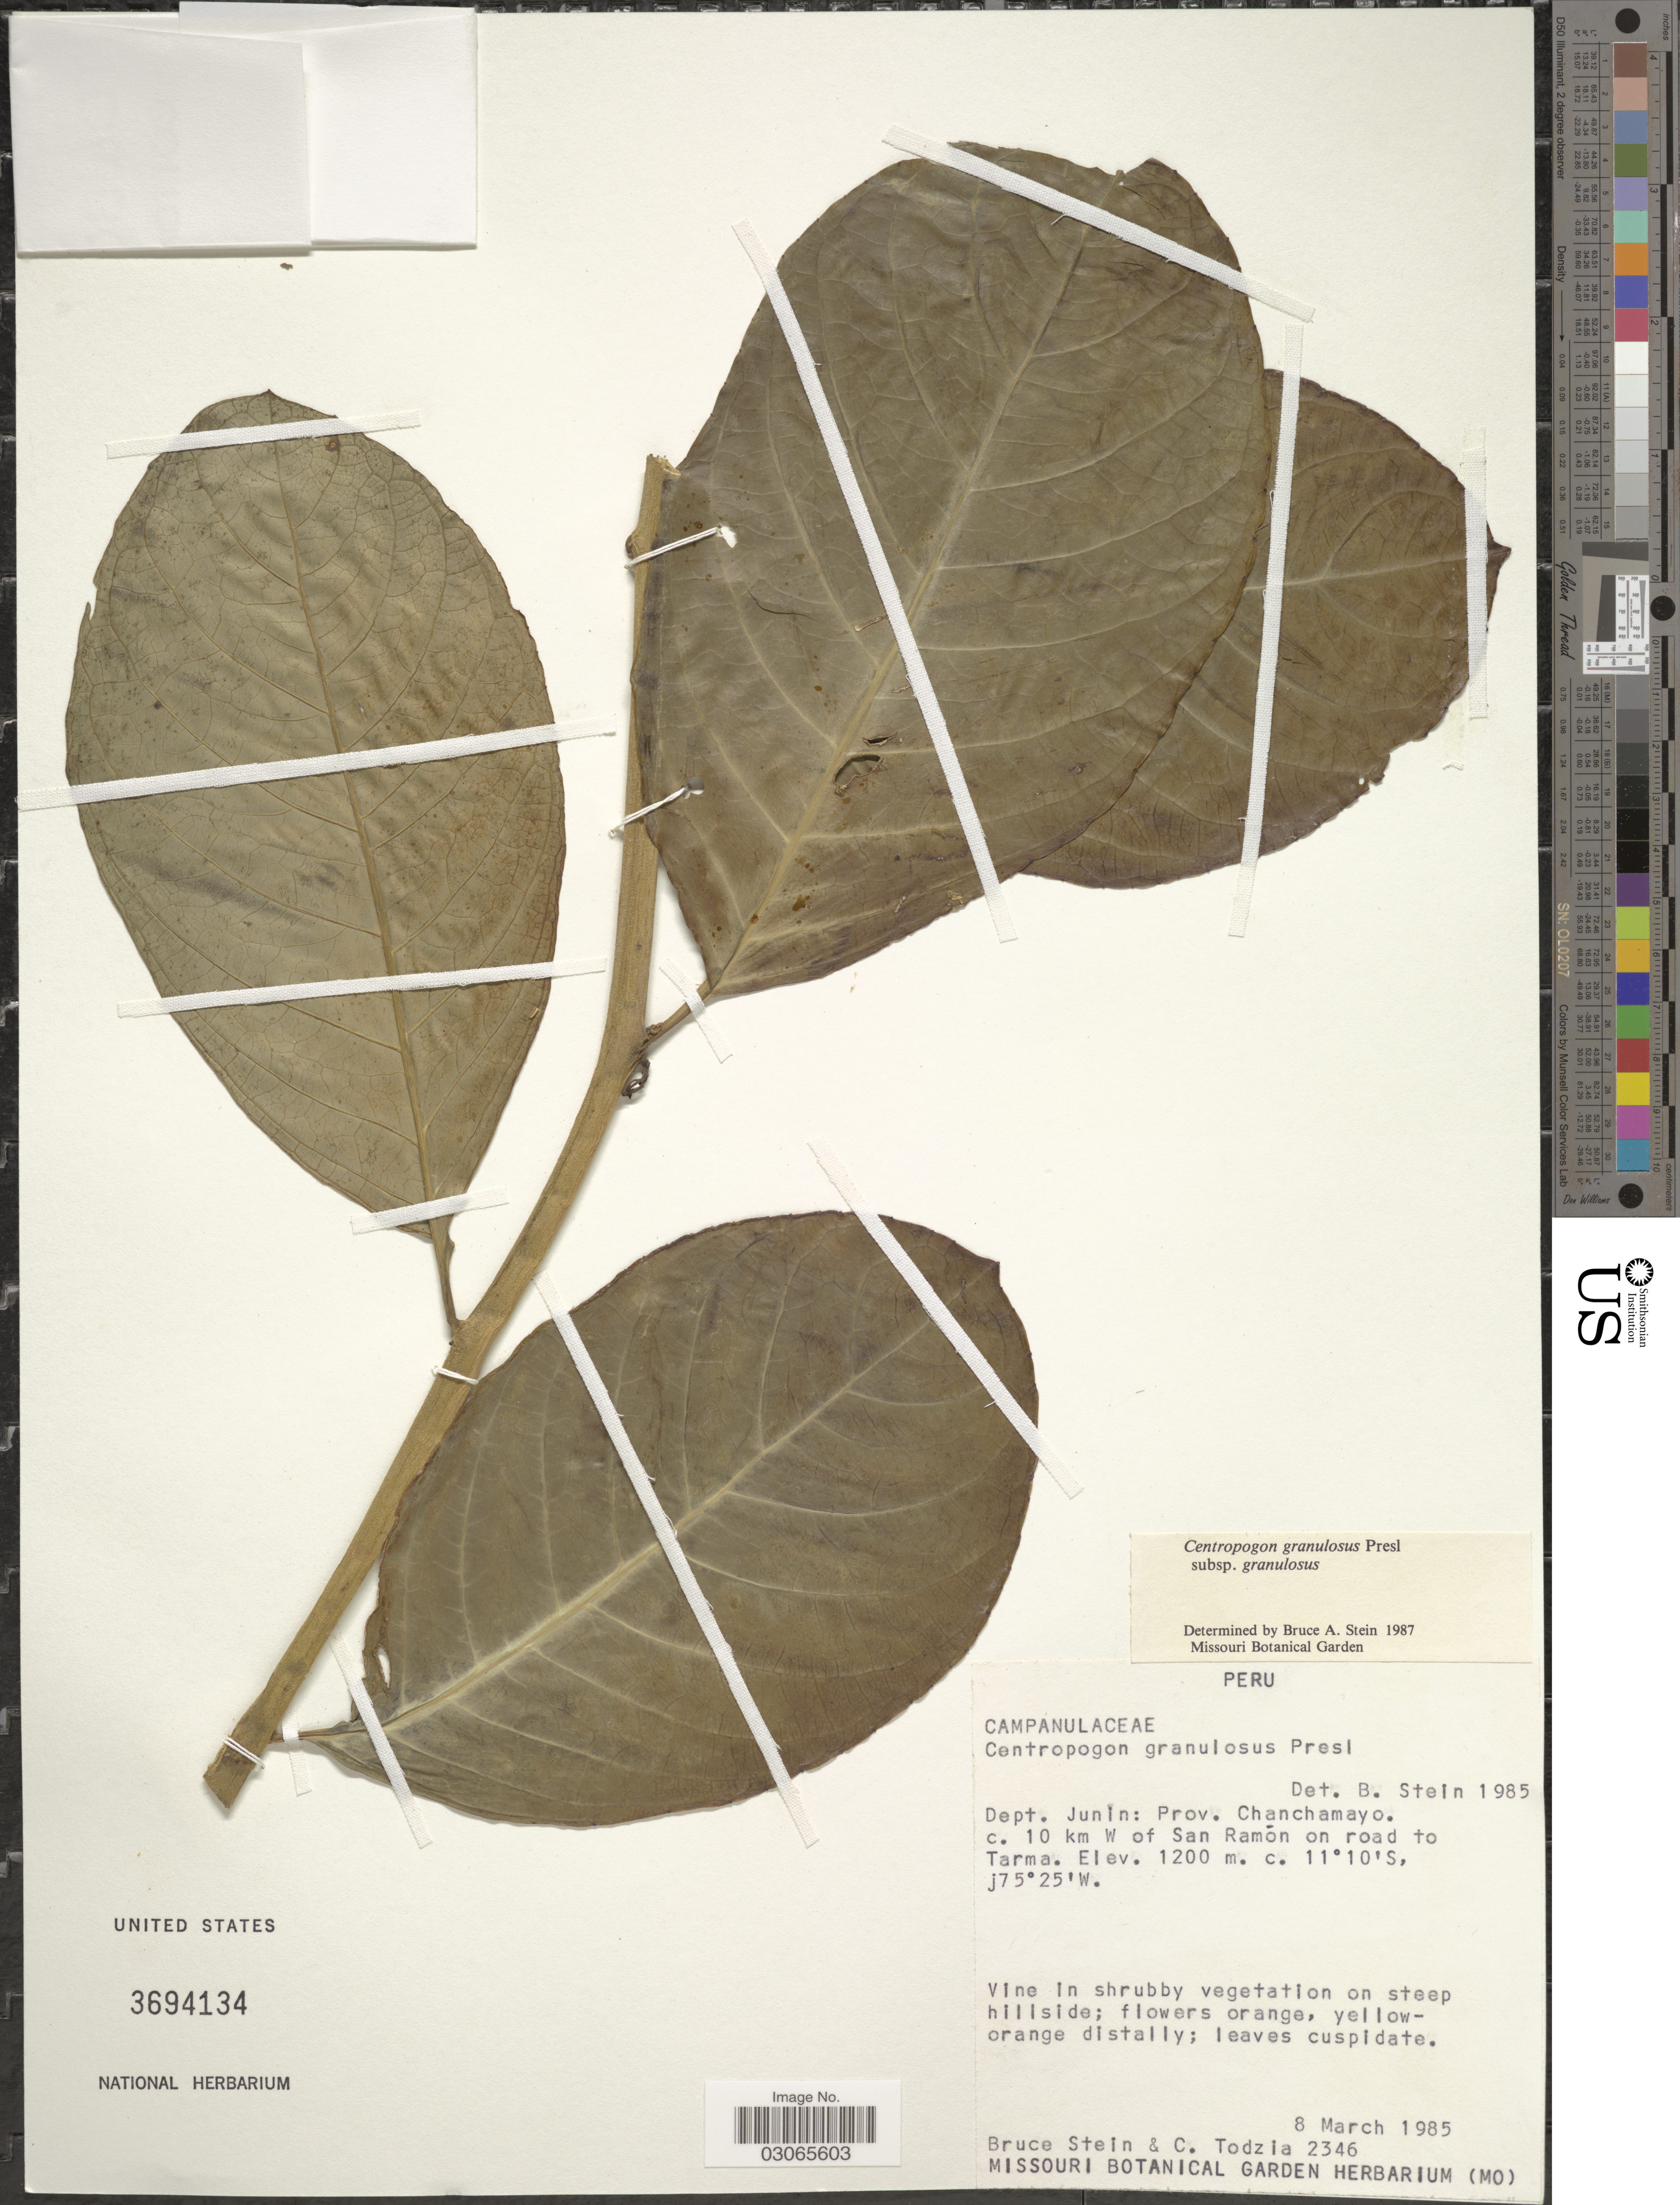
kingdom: Plantae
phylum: Tracheophyta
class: Magnoliopsida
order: Asterales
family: Campanulaceae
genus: Centropogon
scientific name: Centropogon granulosus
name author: C. Presl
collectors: B. A. Stein & C. A. Todzia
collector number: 2346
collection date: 1985-03-08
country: Peru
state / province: Junín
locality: Dept. Junin: Prov. Chanchamayo. c. 10 km W of San Ramón on road to Tarma.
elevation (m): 1200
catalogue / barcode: US 3694134